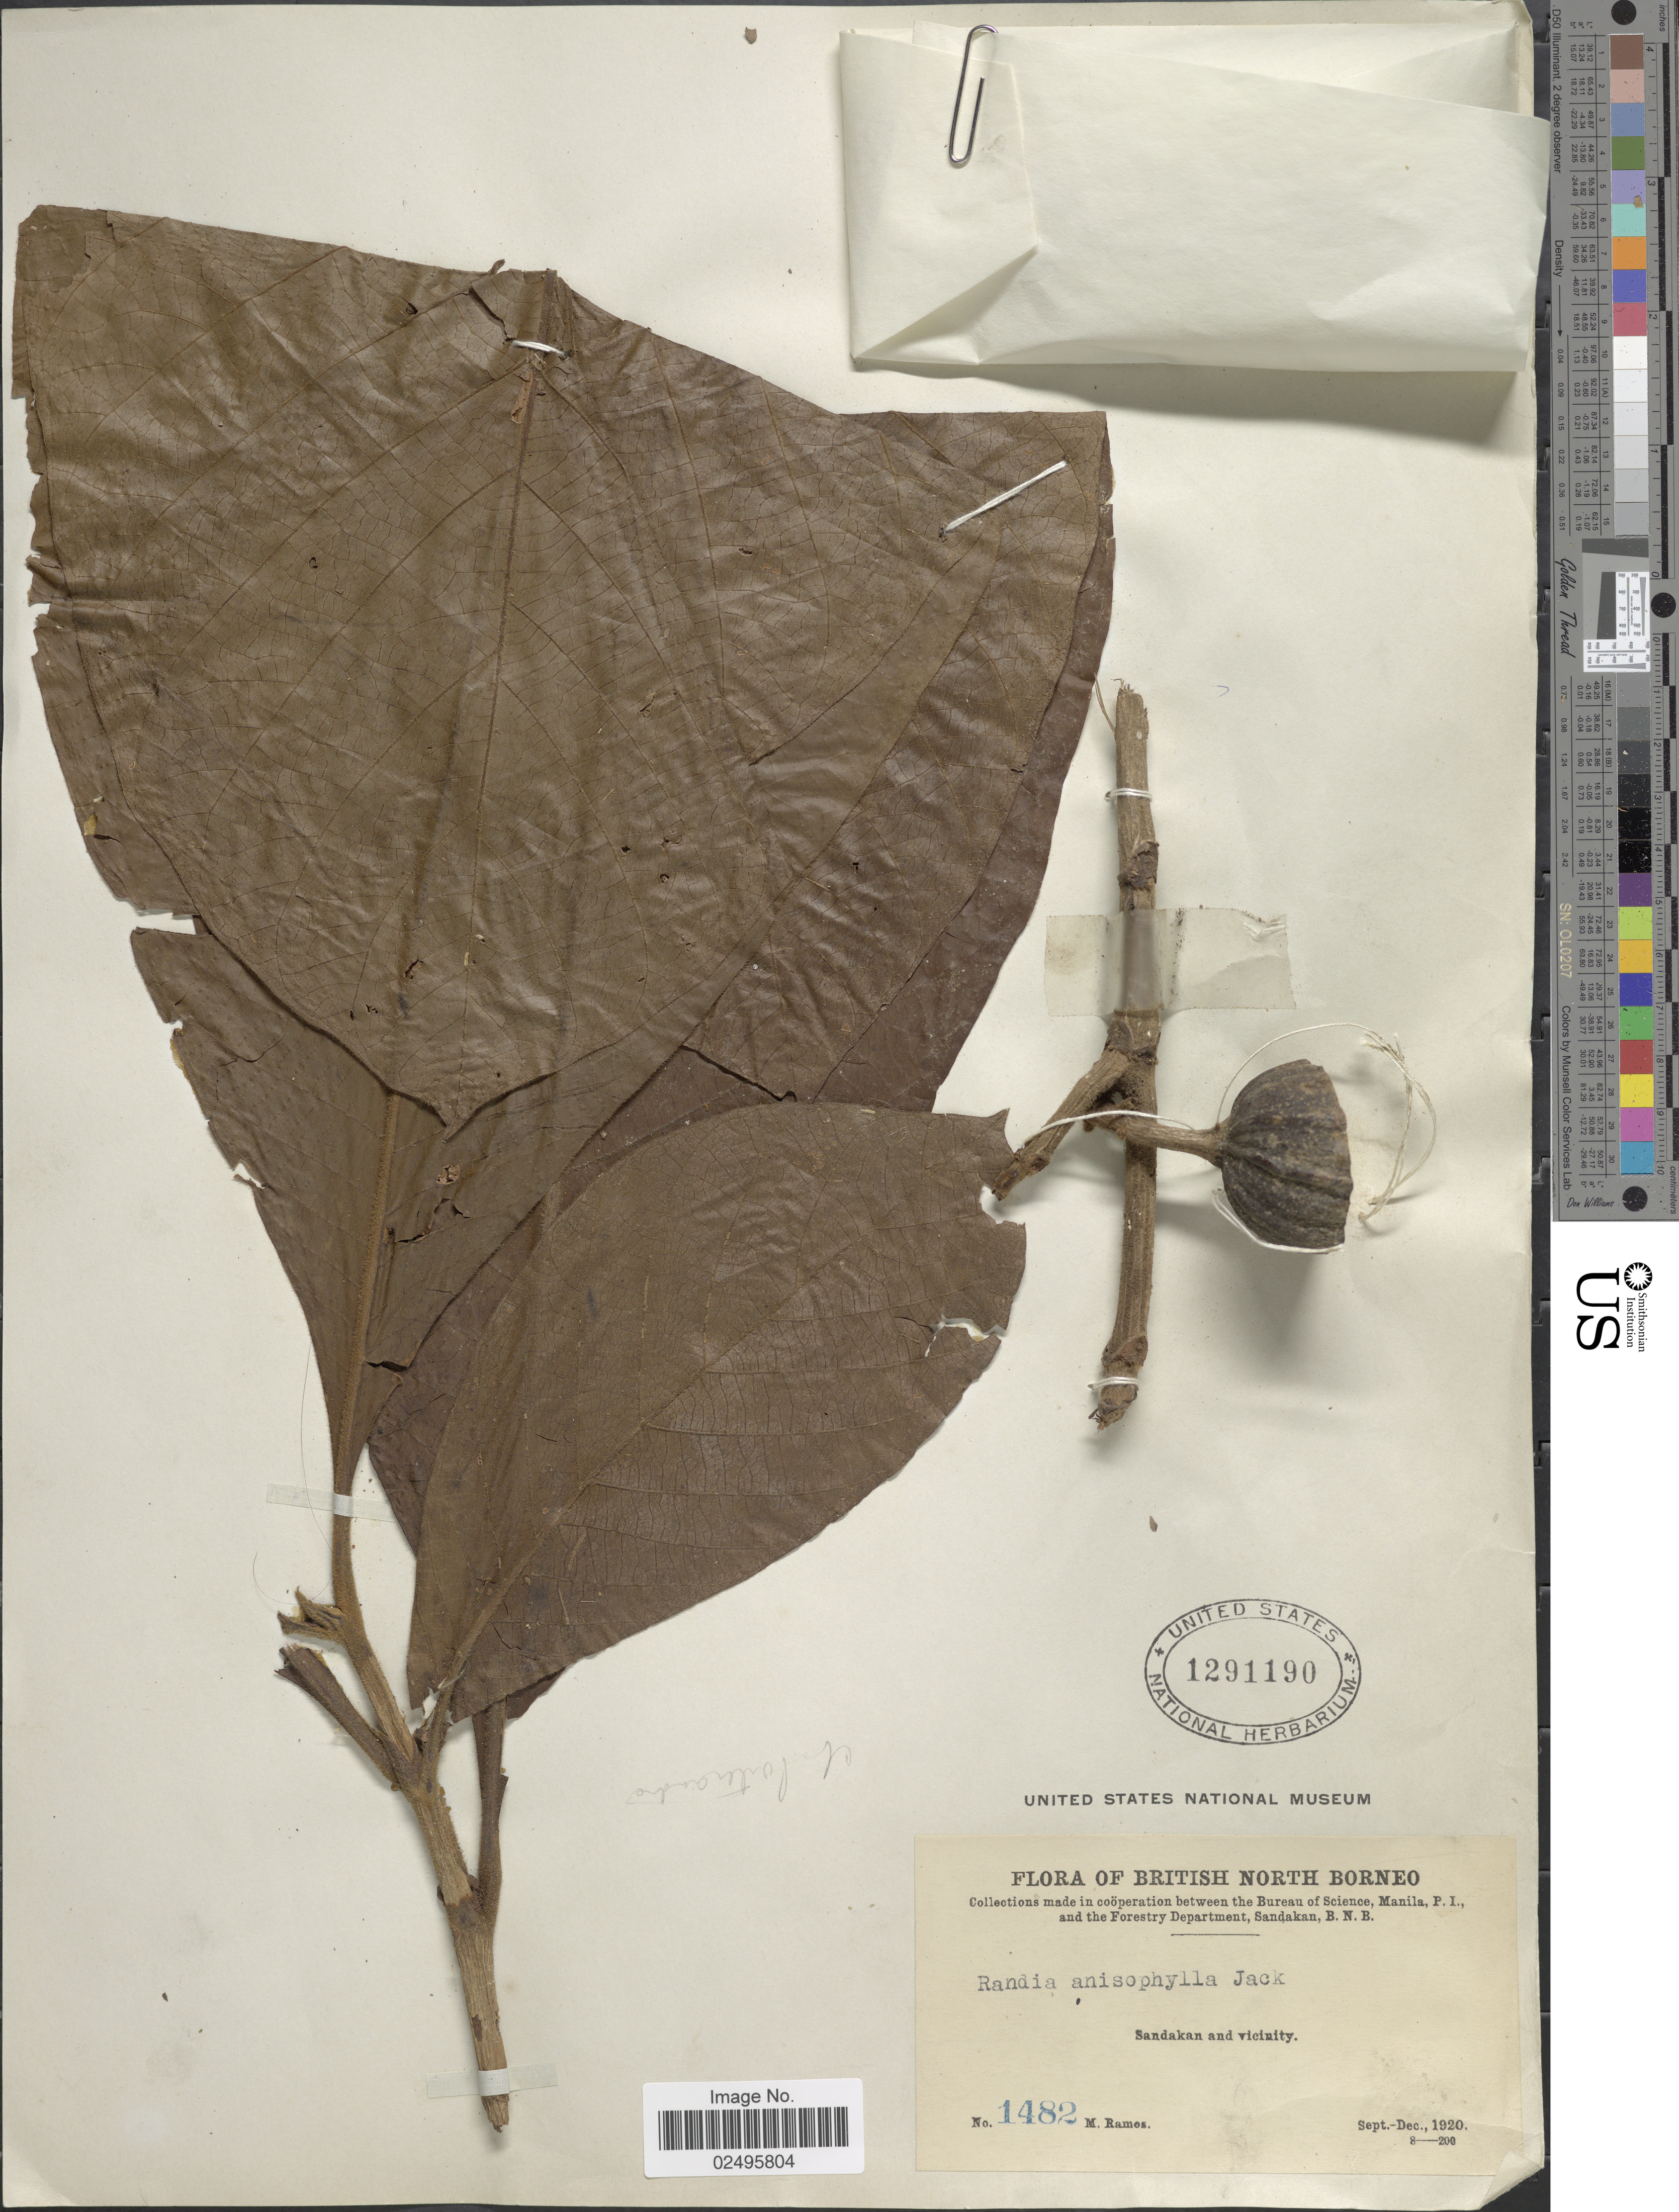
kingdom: Plantae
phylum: Tracheophyta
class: Magnoliopsida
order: Gentianales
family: Rubiaceae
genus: Porterandia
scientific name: Porterandia anisophylla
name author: (Jack ex Roxb.) Ridl.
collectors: M. Ramos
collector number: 1482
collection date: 1920-09/1920-12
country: Malaysia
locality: British North Borneo. Sandakan and vicinity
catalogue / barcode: US 1291190